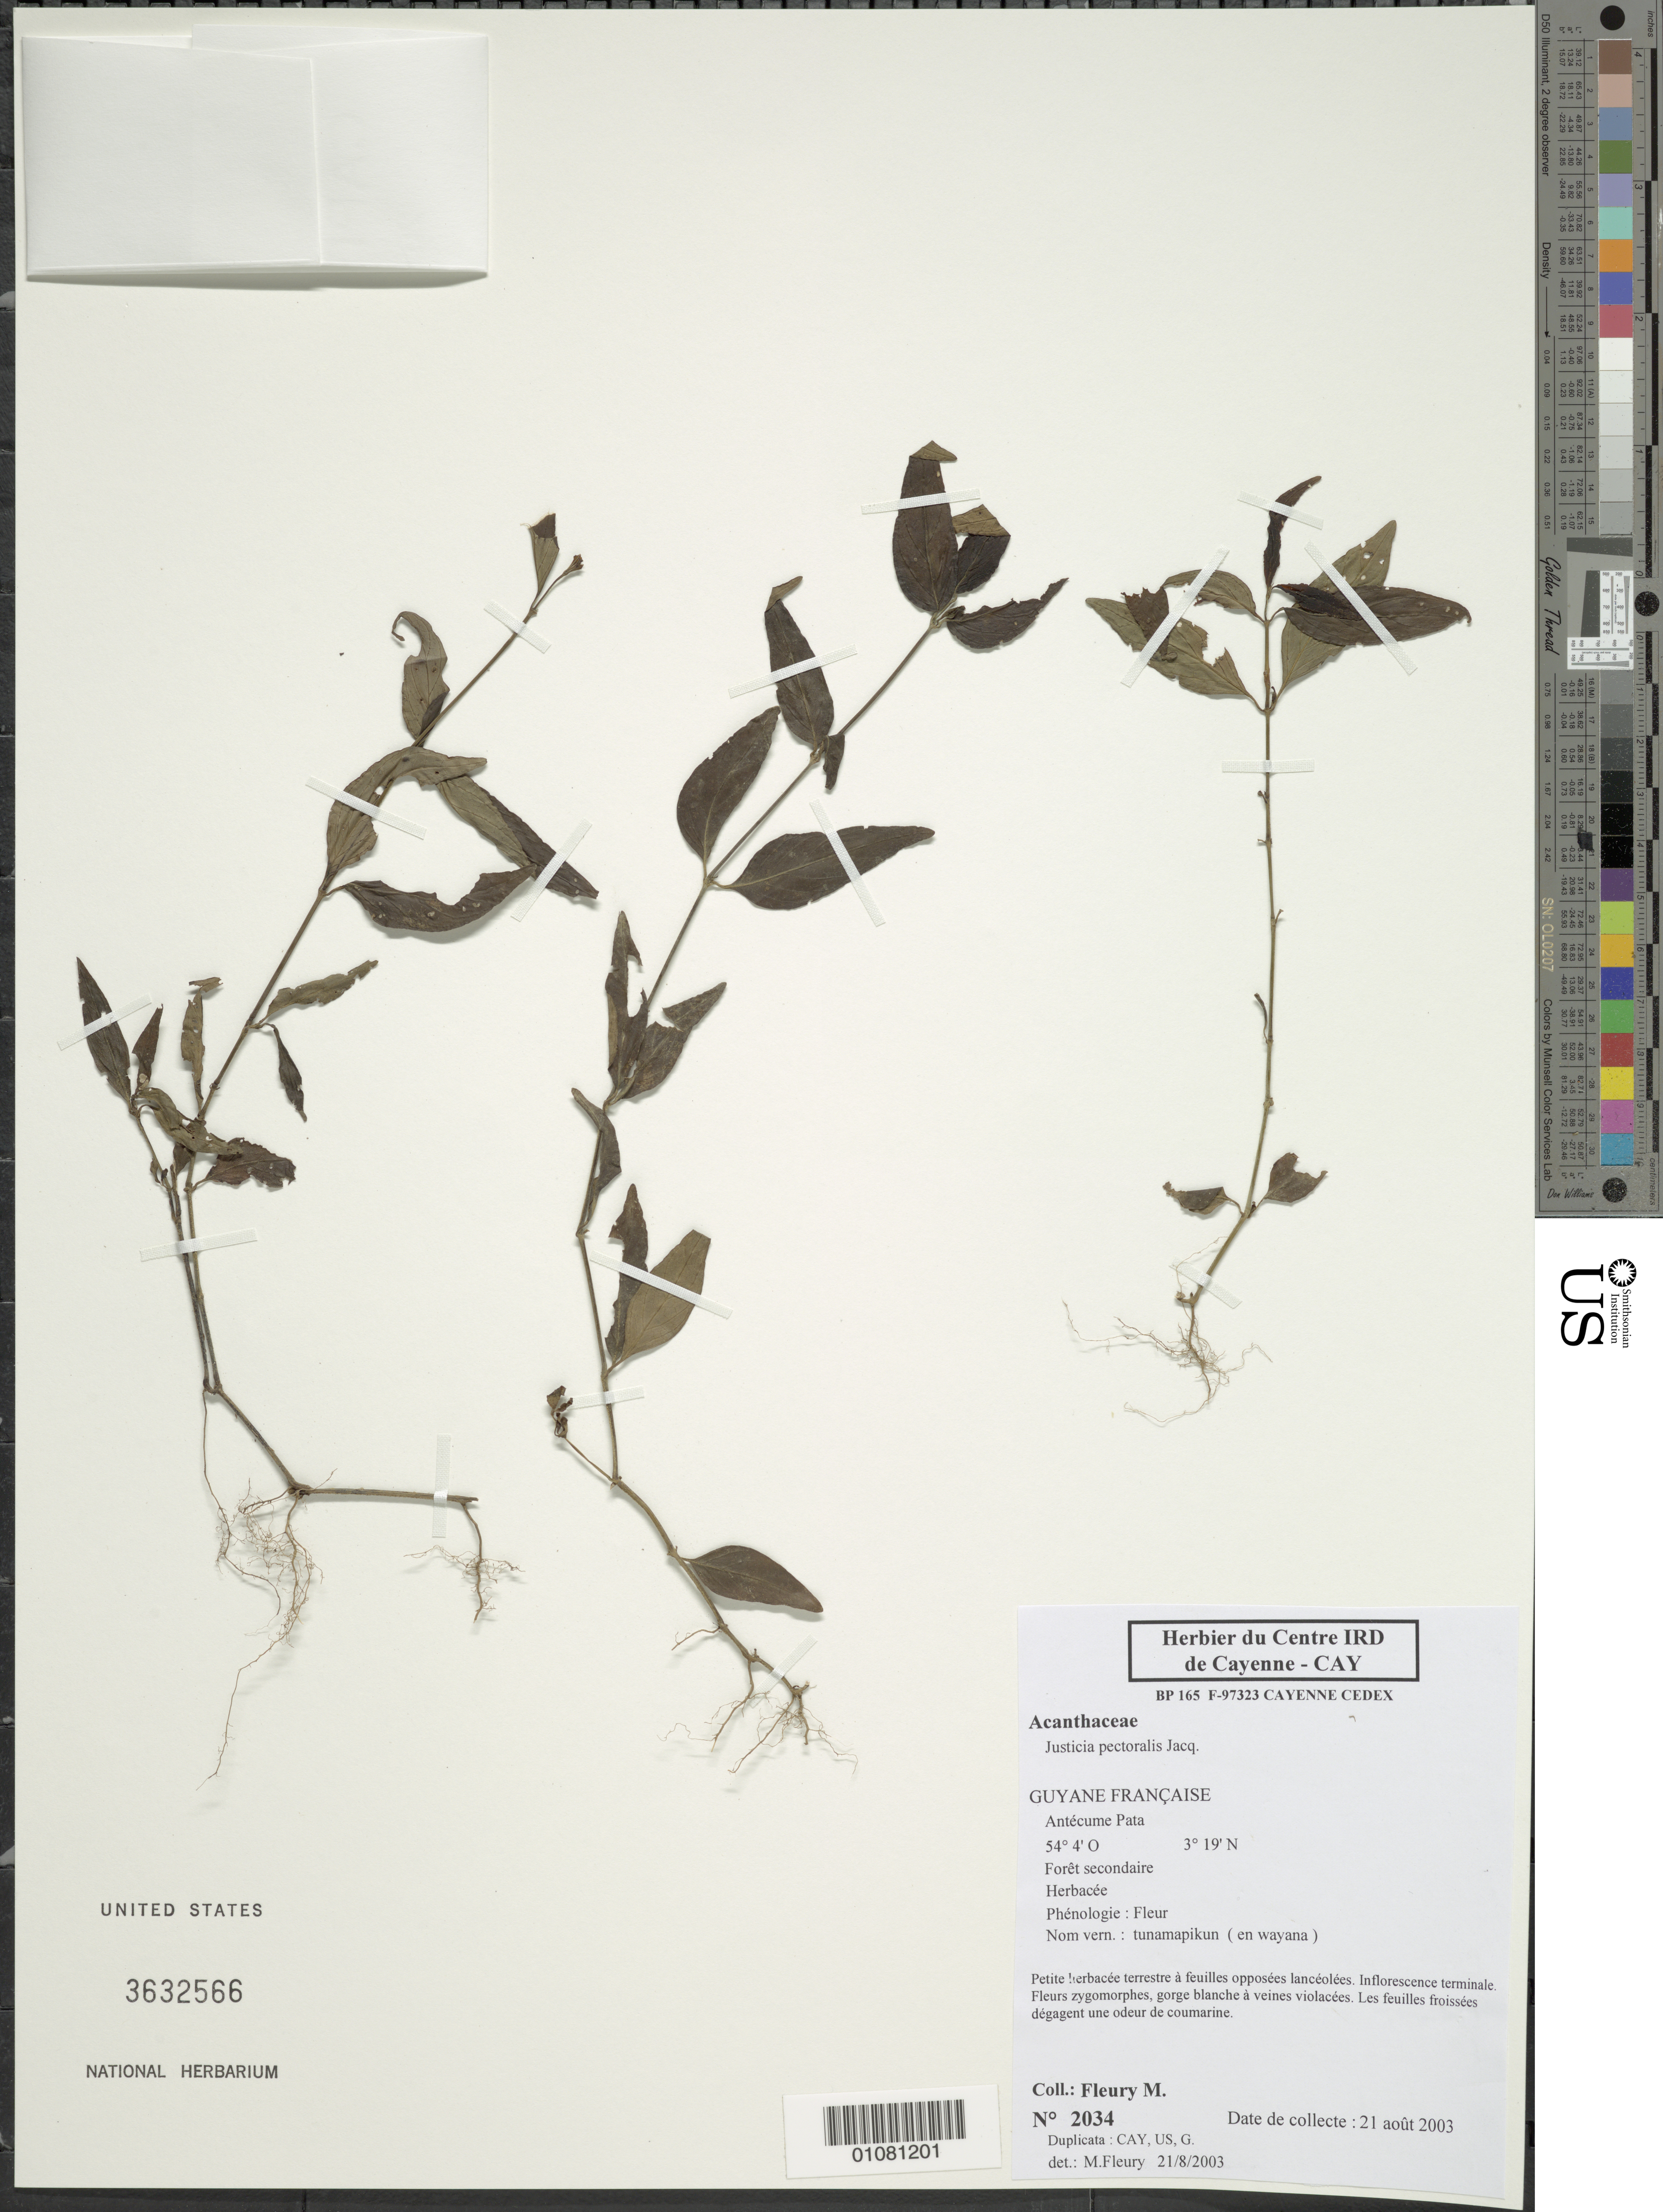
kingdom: Plantae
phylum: Tracheophyta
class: Magnoliopsida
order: Lamiales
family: Acanthaceae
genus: Justicia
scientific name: Justicia pectoralis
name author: Jacq.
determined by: Fleury, M.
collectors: M. Fleury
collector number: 2034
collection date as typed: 21-Aug-03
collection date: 2003-08-21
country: French Guiana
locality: Antécume Pata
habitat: Vegetation secondaire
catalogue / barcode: US 3632566